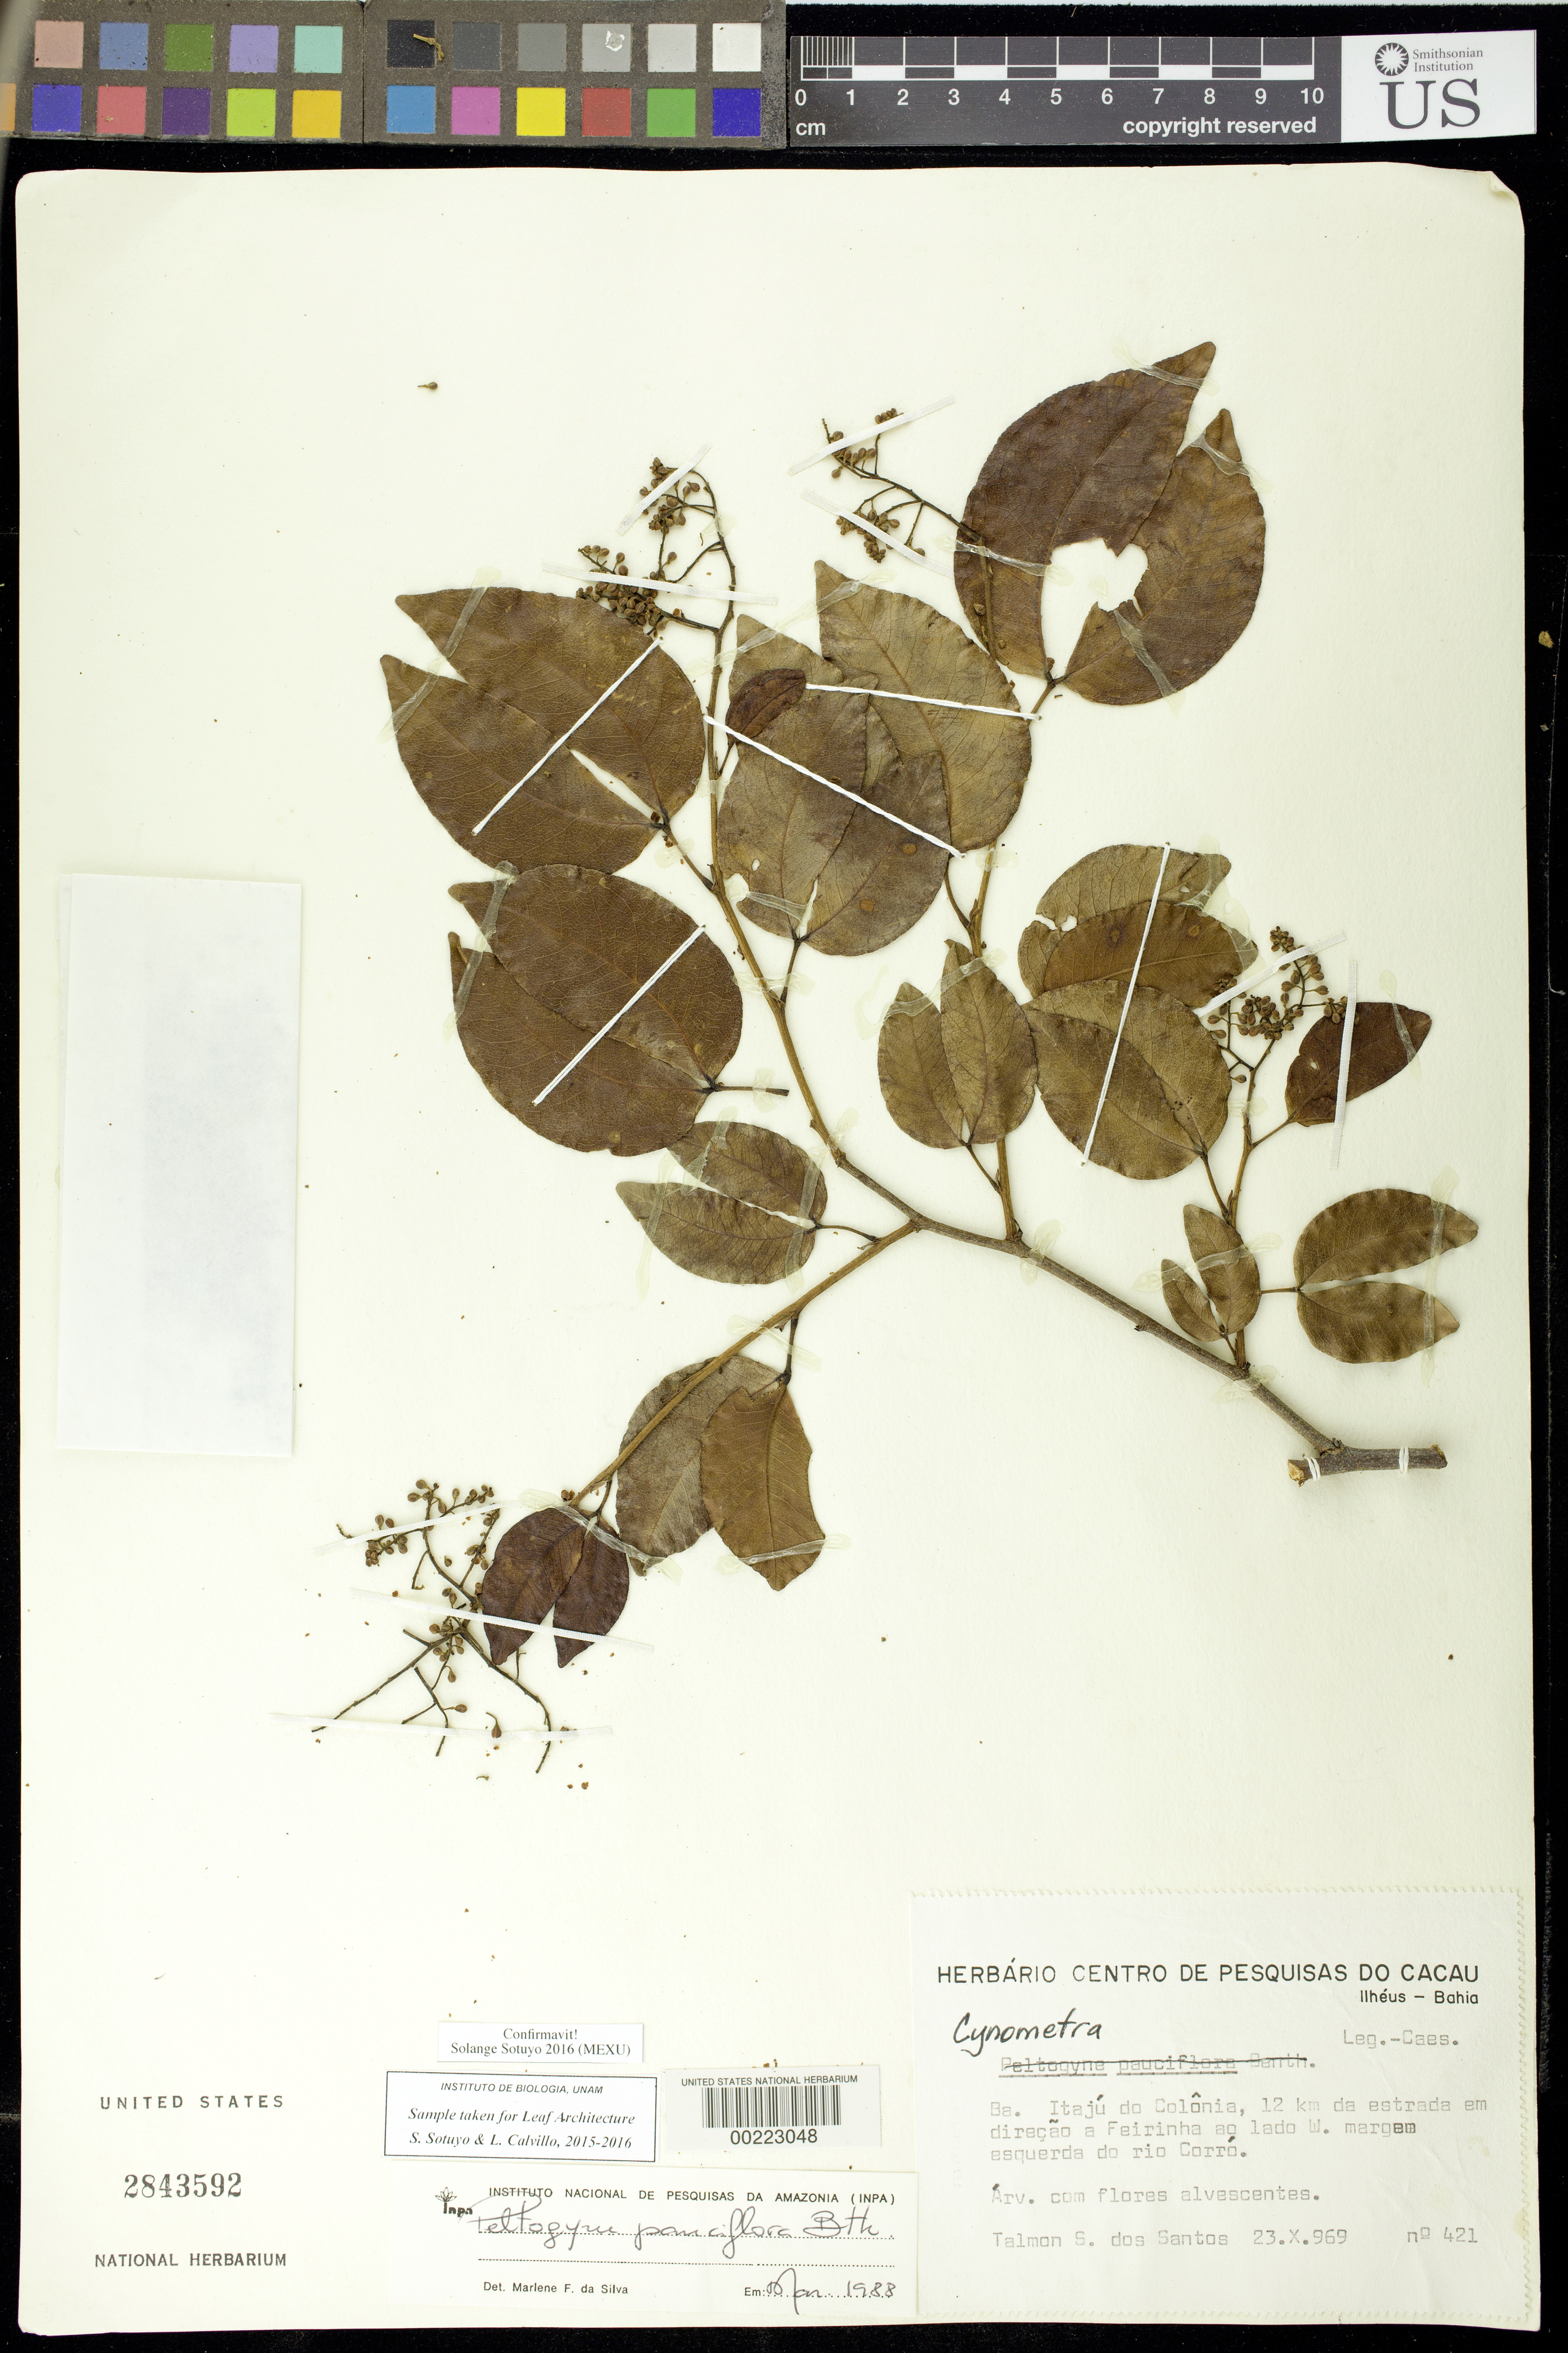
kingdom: Plantae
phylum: Tracheophyta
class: Magnoliopsida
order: Fabales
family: Fabaceae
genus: Peltogyne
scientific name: Peltogyne pauciflora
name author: Benth.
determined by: Sotuyo, Solange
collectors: T. S. Santos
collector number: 421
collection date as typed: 23 Oct 1969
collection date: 1969-10-23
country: Brazil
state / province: Bahia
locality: Itaju do colonia, 12 km on the road in the direction of feirinha, left side of rio corro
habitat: Bank of river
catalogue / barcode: US 2843592